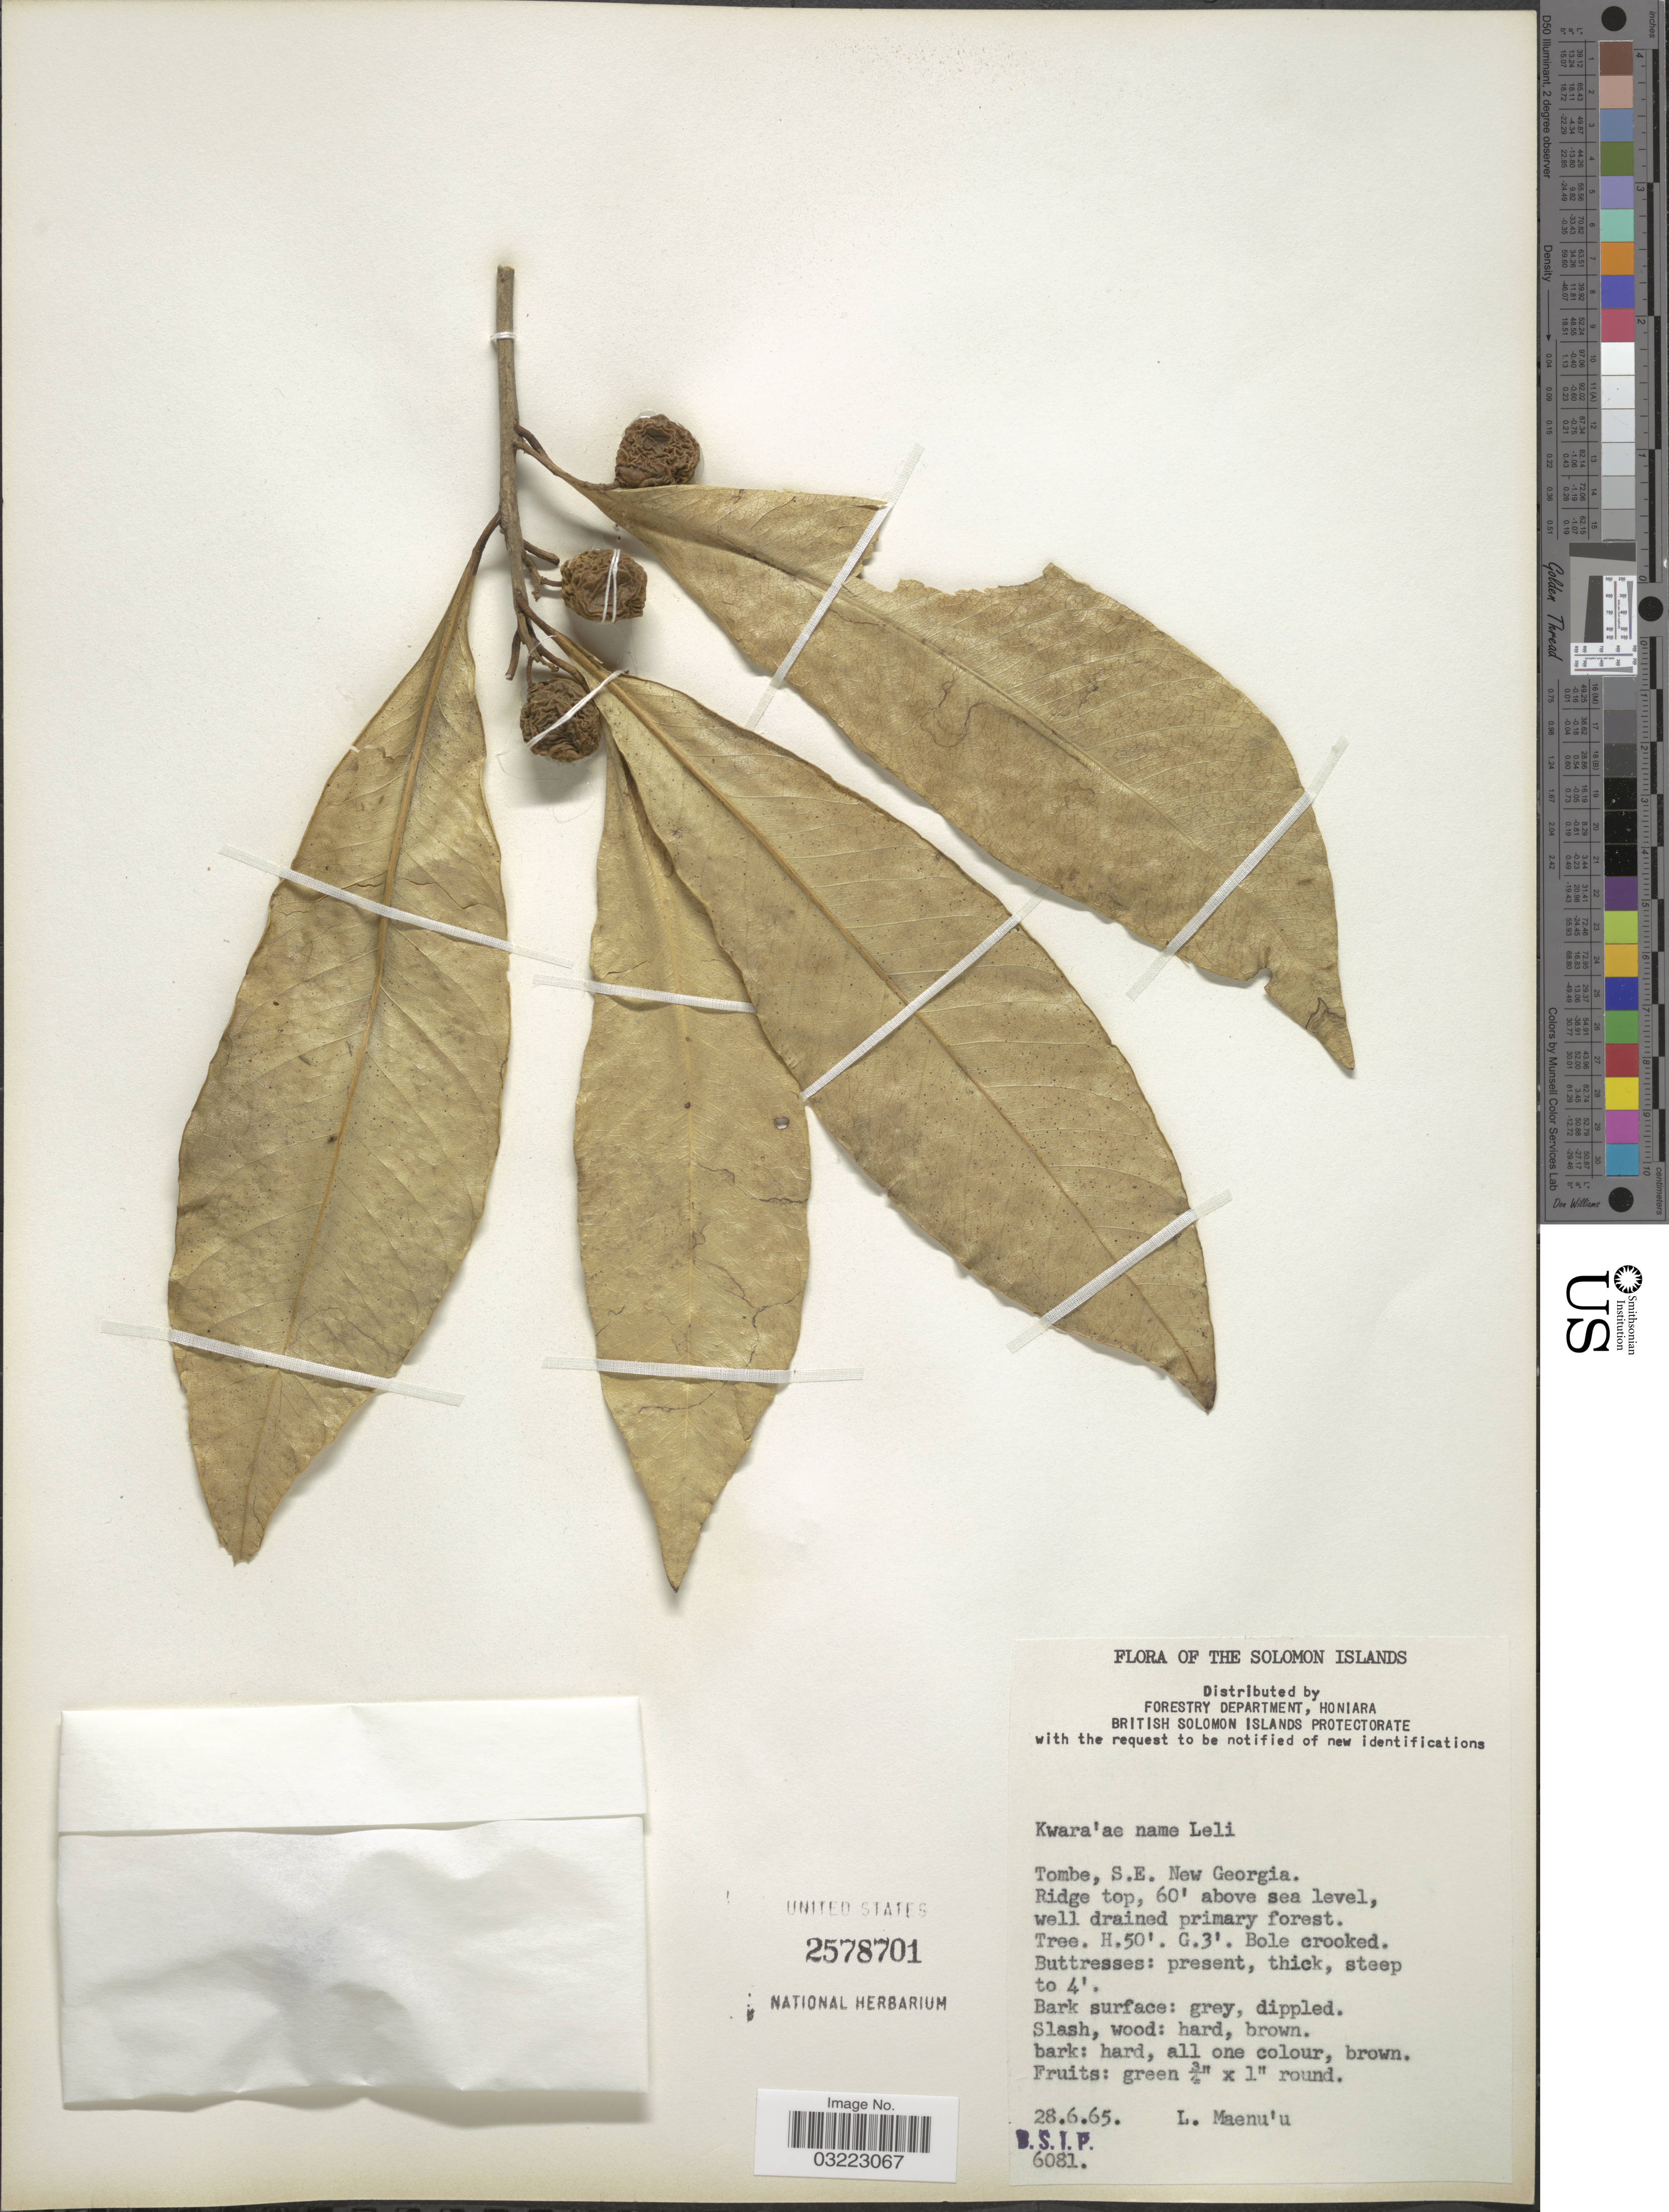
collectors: L. Maenu'u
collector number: B.S.I.P. 6081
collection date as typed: Transcribed d/m/y: 28/6/65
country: Solomon Islands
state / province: Solomon Islands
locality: Tombe, S.E. New Georgia.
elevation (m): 18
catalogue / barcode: US 2578701